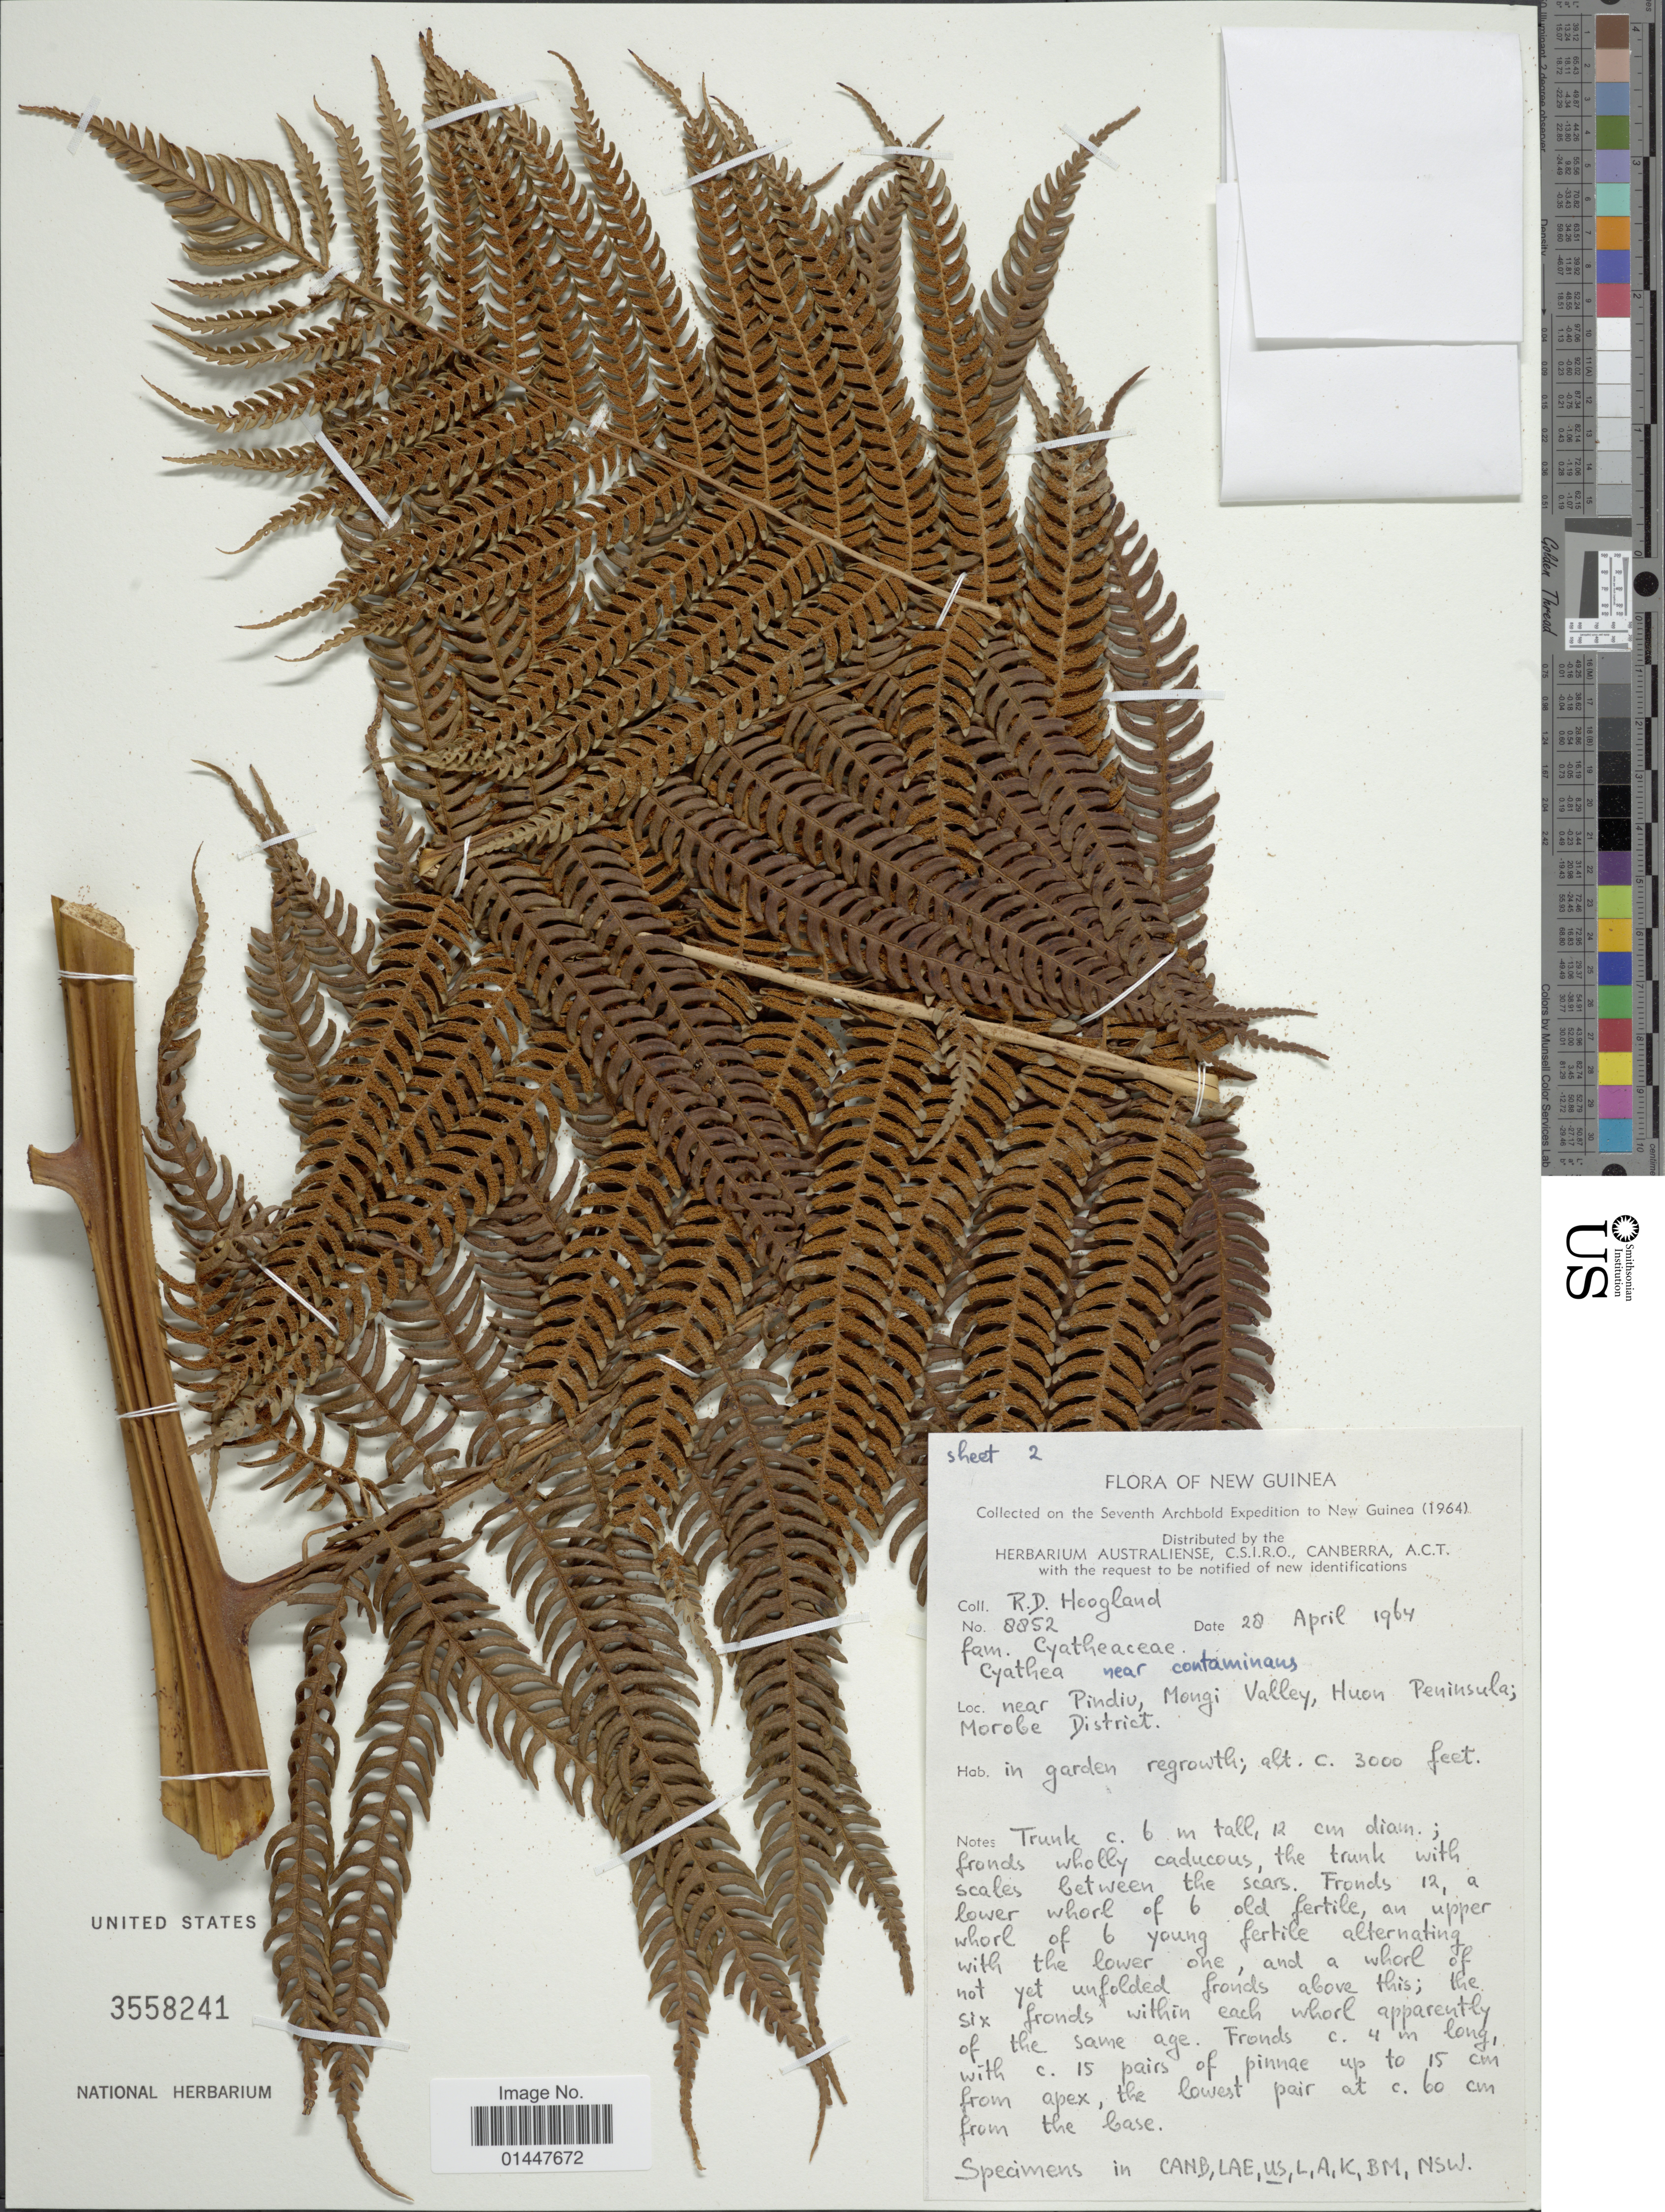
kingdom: Plantae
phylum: Tracheophyta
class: Polypodiopsida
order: Cyatheales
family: Cyatheaceae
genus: Sphaeropteris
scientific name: Sphaeropteris glauca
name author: (Blume) R.M. Tryon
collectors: R. D. Hoogland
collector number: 8852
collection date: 1964-04-28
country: Papua New Guinea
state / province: Morobe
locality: New Guinea. Near Pindiu, Mongi Valley, Huon Peninsula, Morobe District. in garden regrowth.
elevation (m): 914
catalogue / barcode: US 3558241